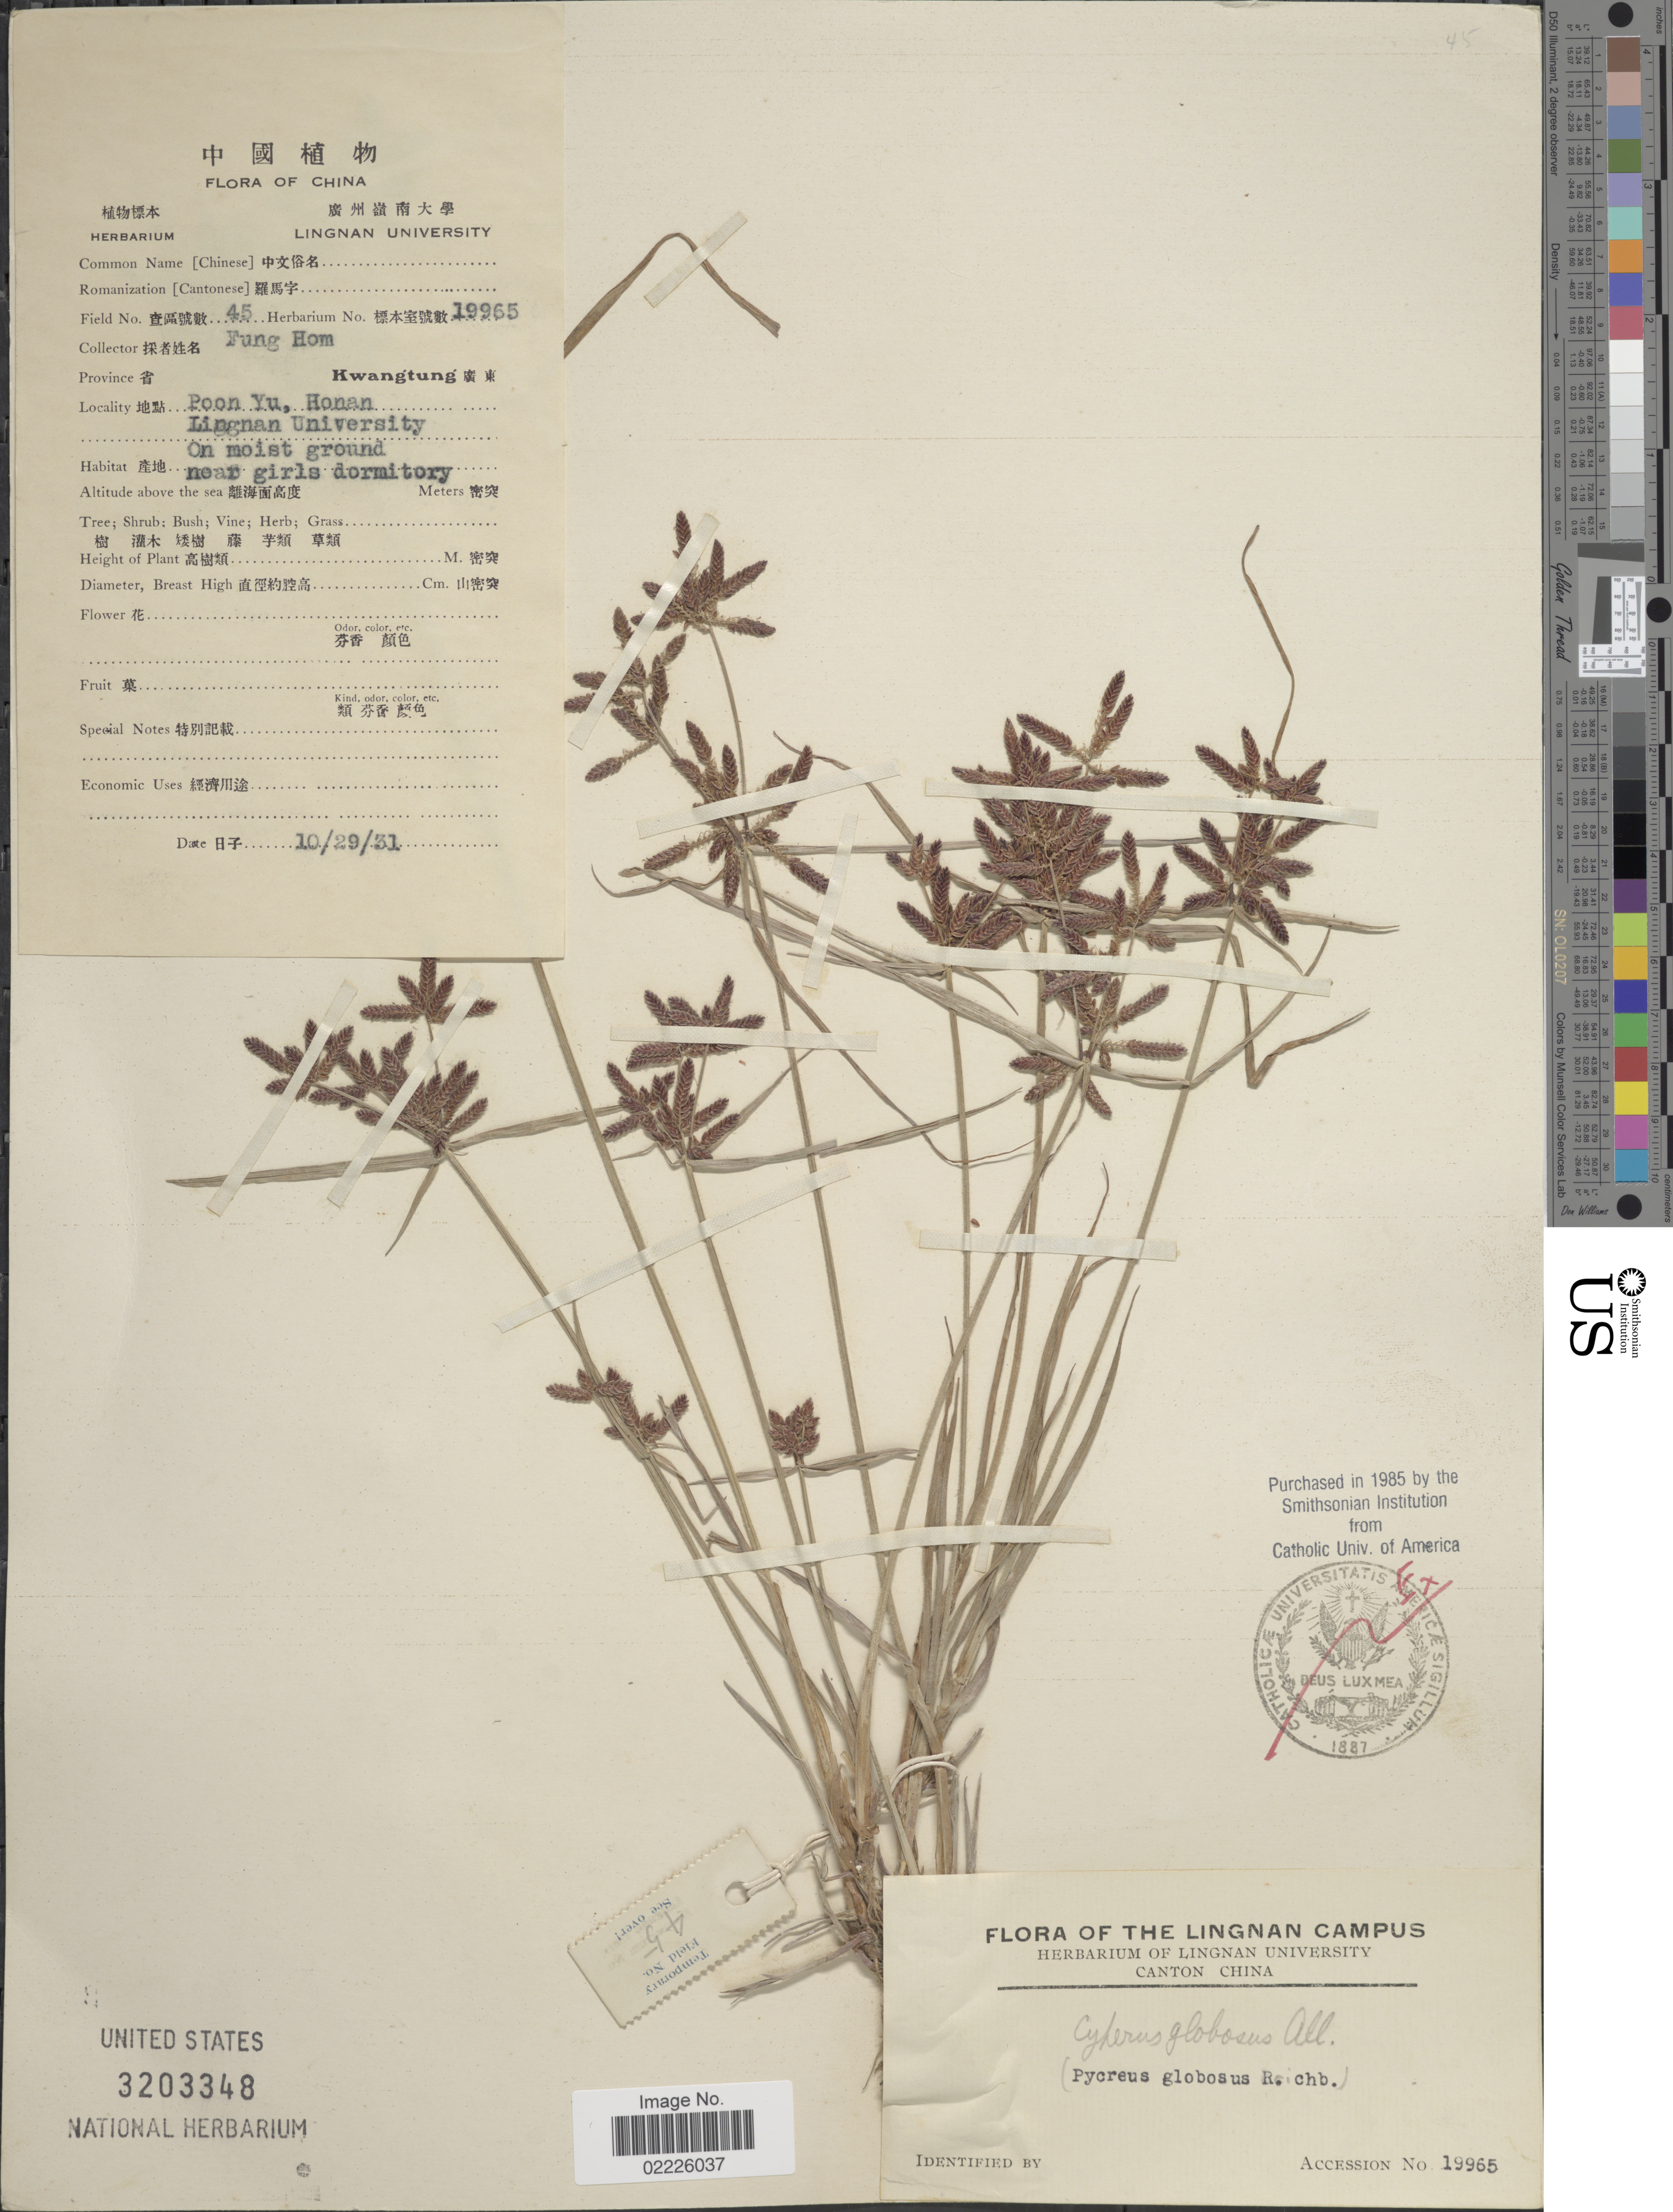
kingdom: Plantae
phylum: Tracheophyta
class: Liliopsida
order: Poales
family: Cyperaceae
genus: Cyperus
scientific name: Cyperus flavidus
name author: Retz.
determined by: Strong, Mark T., (BOT), Smithsonian Institution - National Museum of Natural History (UNITED STATES)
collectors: F. Hom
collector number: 45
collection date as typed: Transcribed d/m/y: 29/10/31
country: China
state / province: Henan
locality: Poon Yu, Honan, Kwangtung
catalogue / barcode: US 3203348